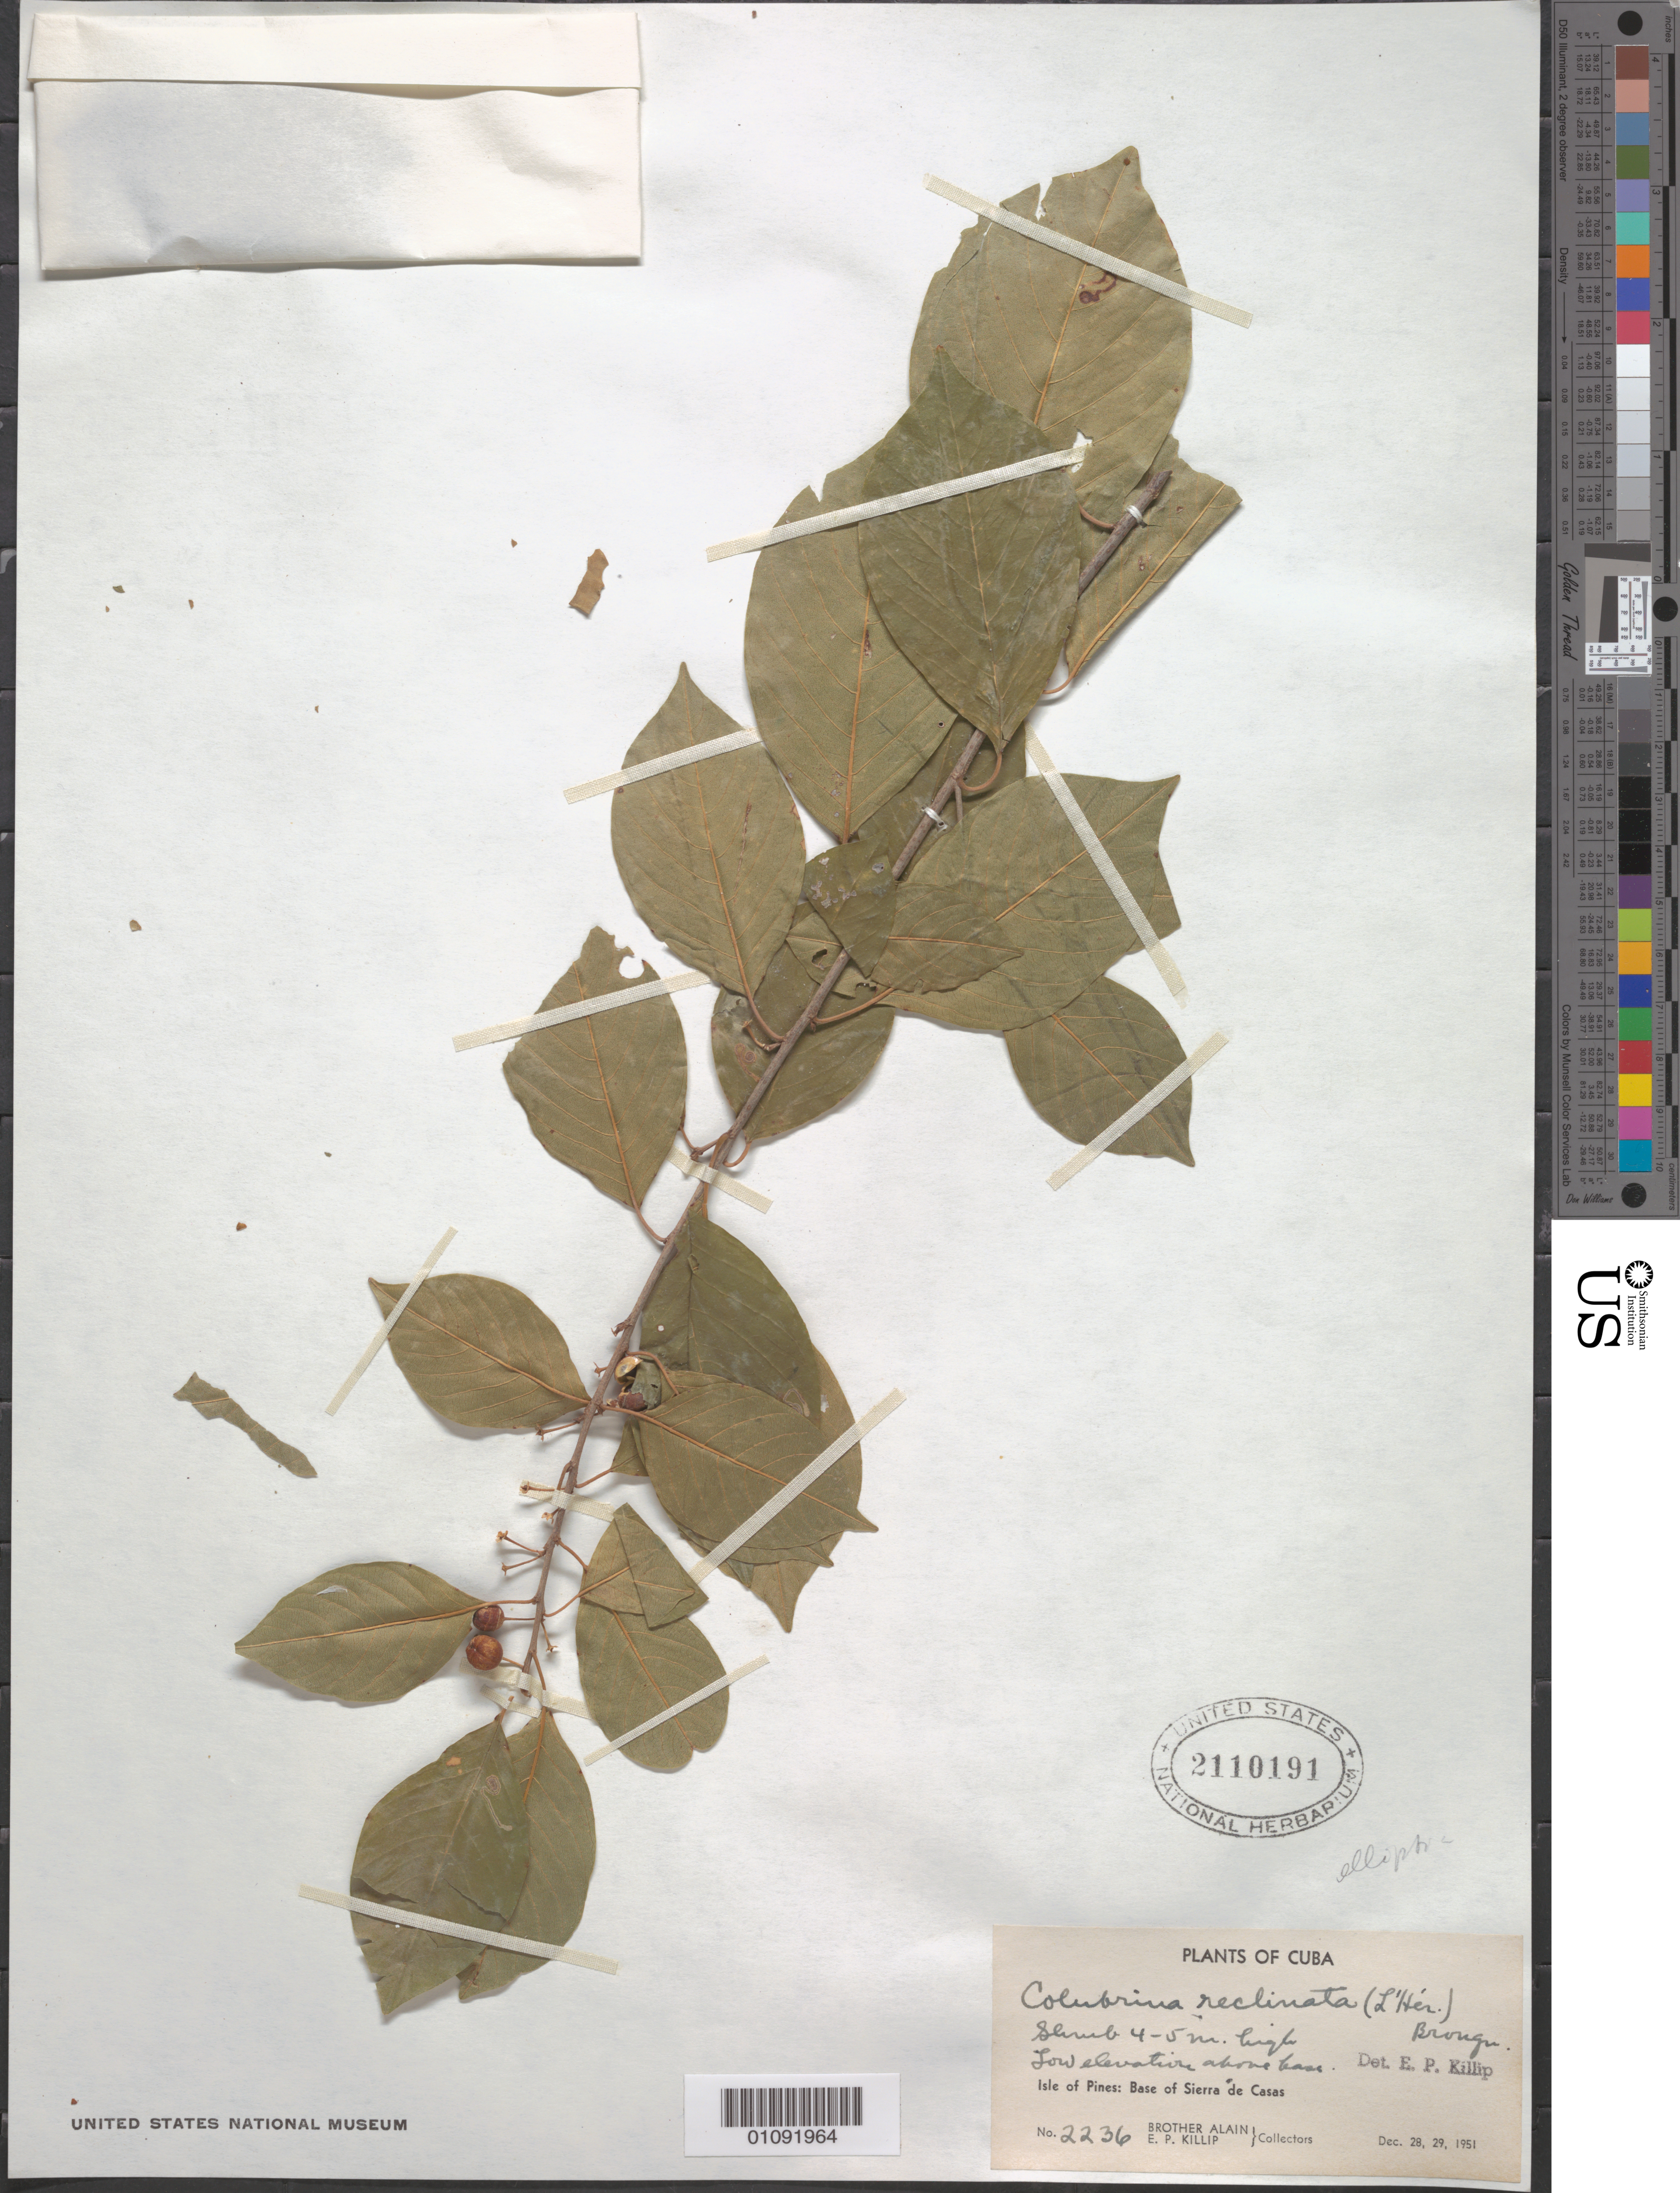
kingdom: Plantae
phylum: Tracheophyta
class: Magnoliopsida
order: Rosales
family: Rhamnaceae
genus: Colubrina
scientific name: Colubrina elliptica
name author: (Sw.) Brizicky & W.L. Stern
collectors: A. H. Liogier & E. P. Killip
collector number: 2236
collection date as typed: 28 Dec 1951 and 29 Dec 1951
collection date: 1951-12-28,1951-12-29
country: Cuba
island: Isla de la Juventud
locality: Isle of Pines, base of Sierra de Casas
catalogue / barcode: US 2110191